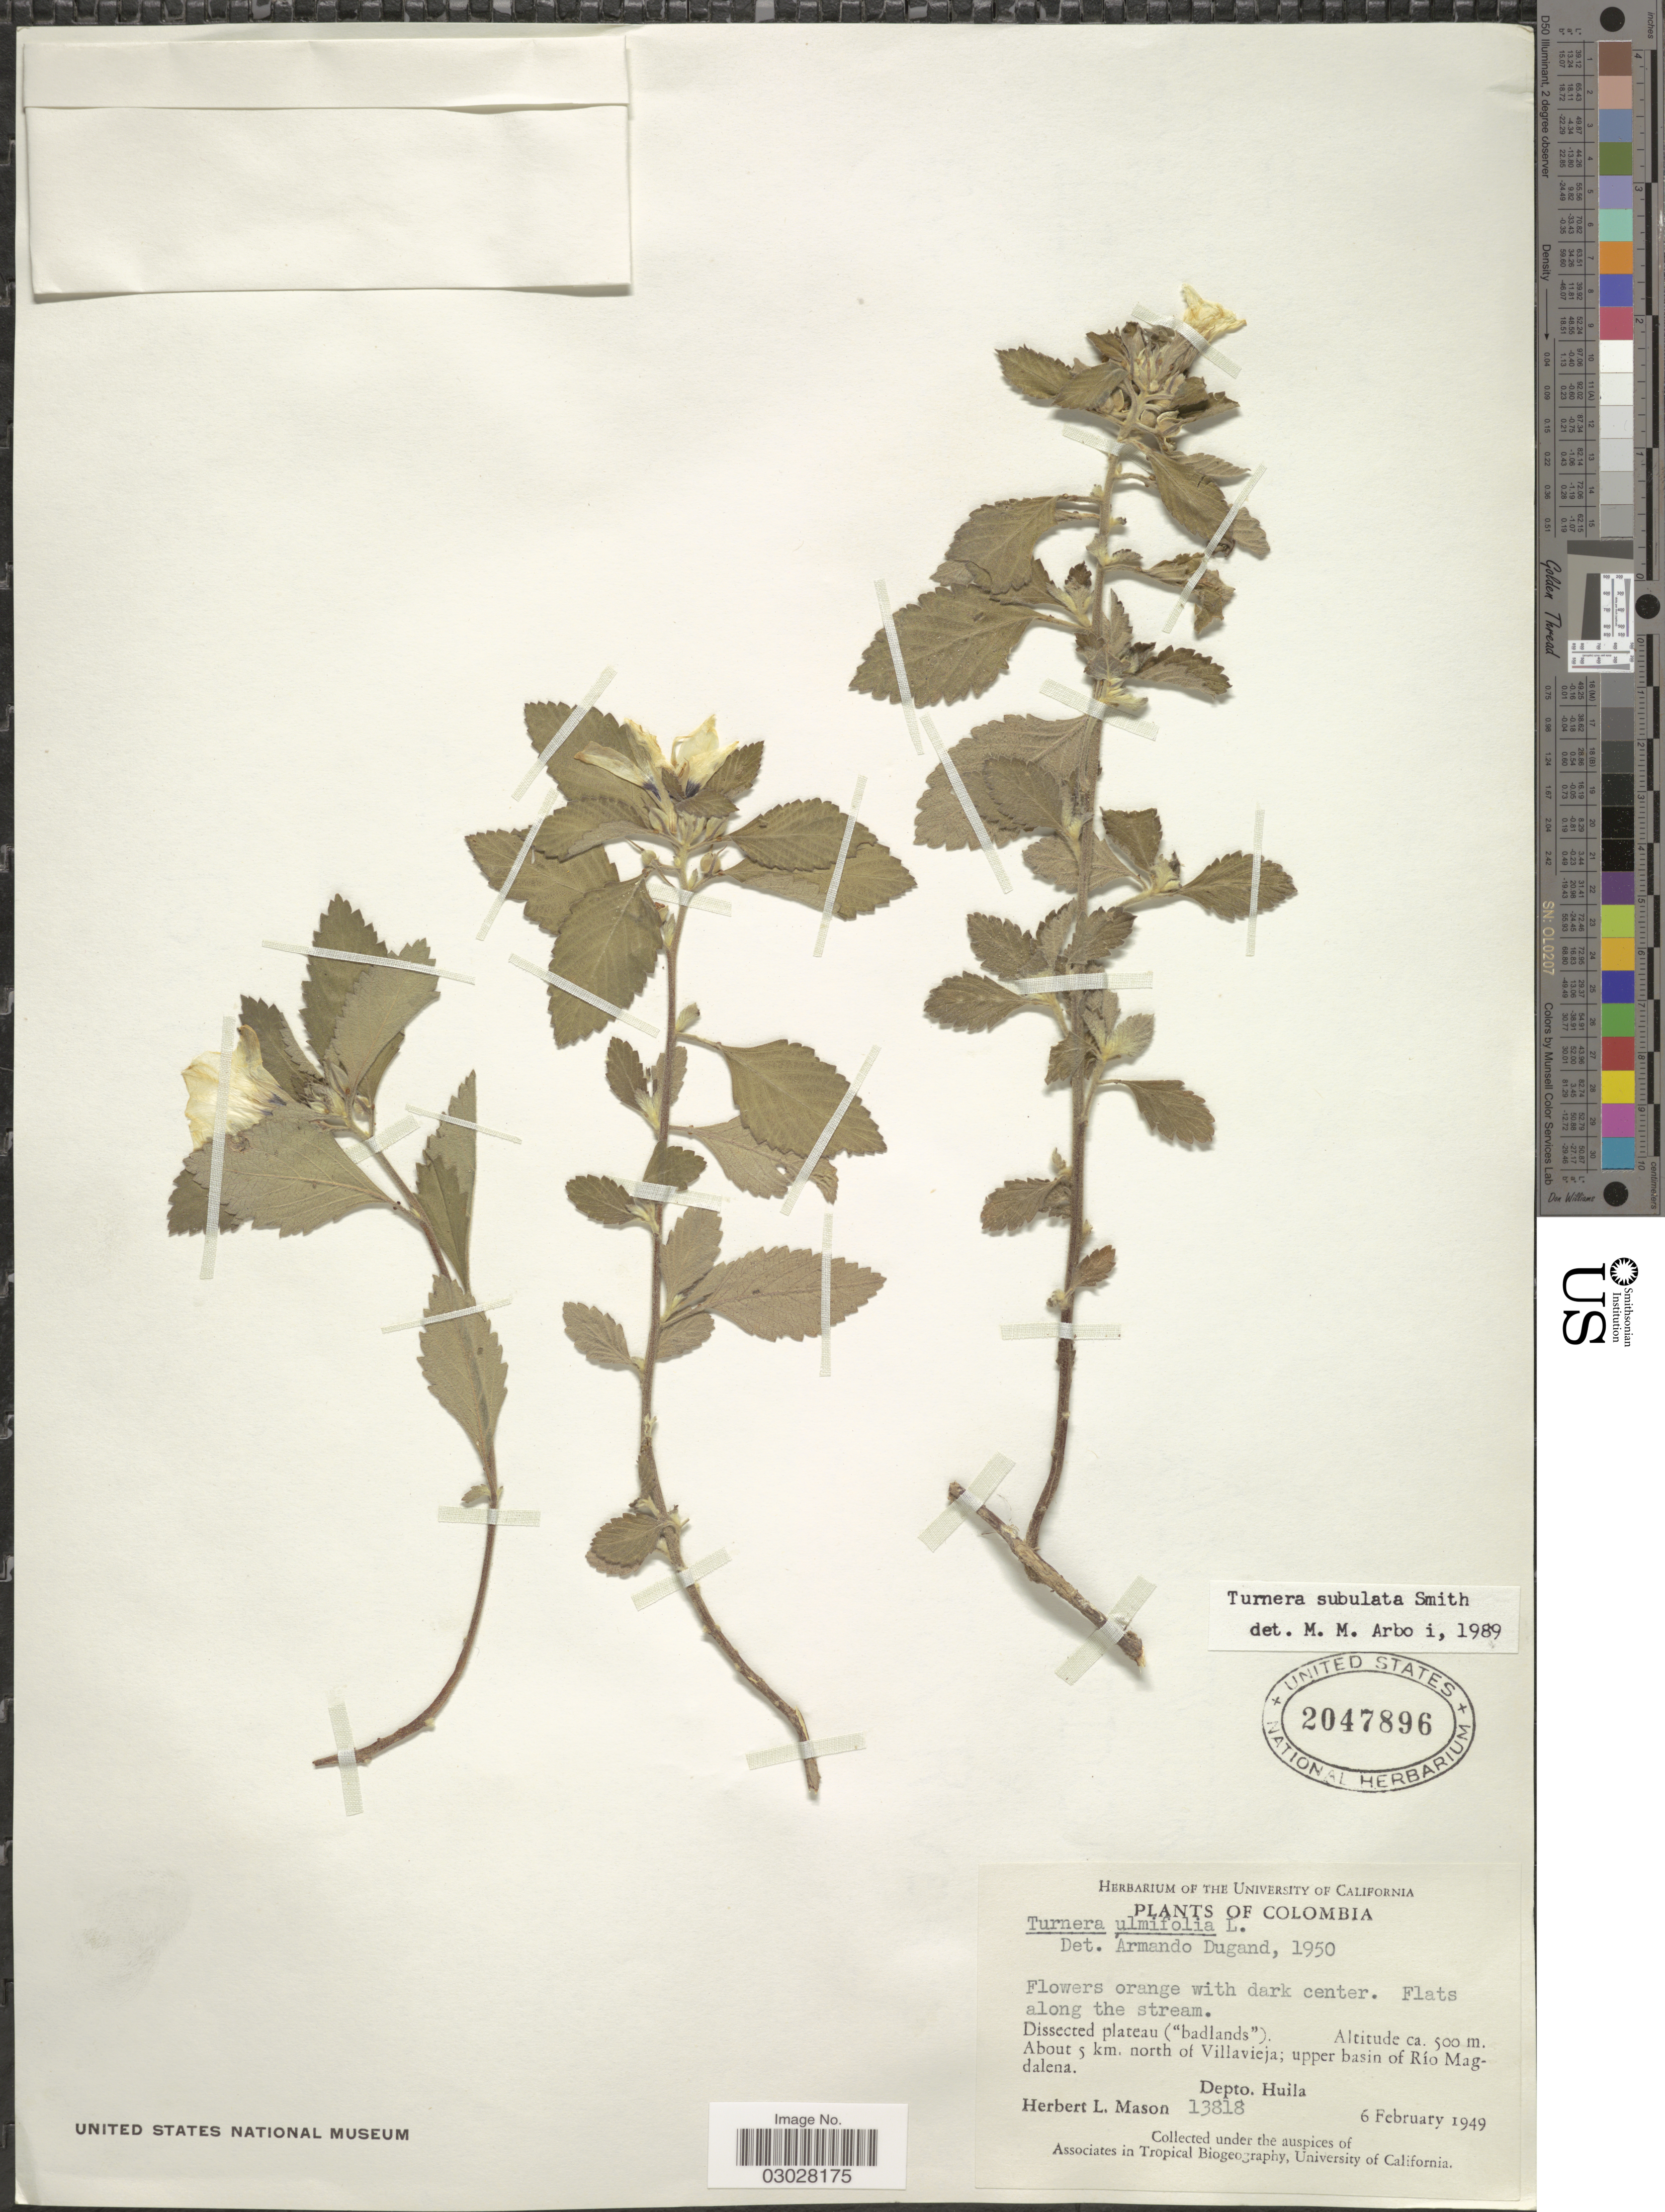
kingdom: Plantae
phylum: Tracheophyta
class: Magnoliopsida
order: Malpighiales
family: Turneraceae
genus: Turnera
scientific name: Turnera subulata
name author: Sm.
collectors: H. L. Mason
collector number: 13818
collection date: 1949-02-06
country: Colombia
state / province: Huila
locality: Flats along the stream. Dissected plateau ("badland"). About 5 km. north of Villavieja; upper basin of Río Magdalena. Depto. Huila.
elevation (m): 500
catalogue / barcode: US 2047896